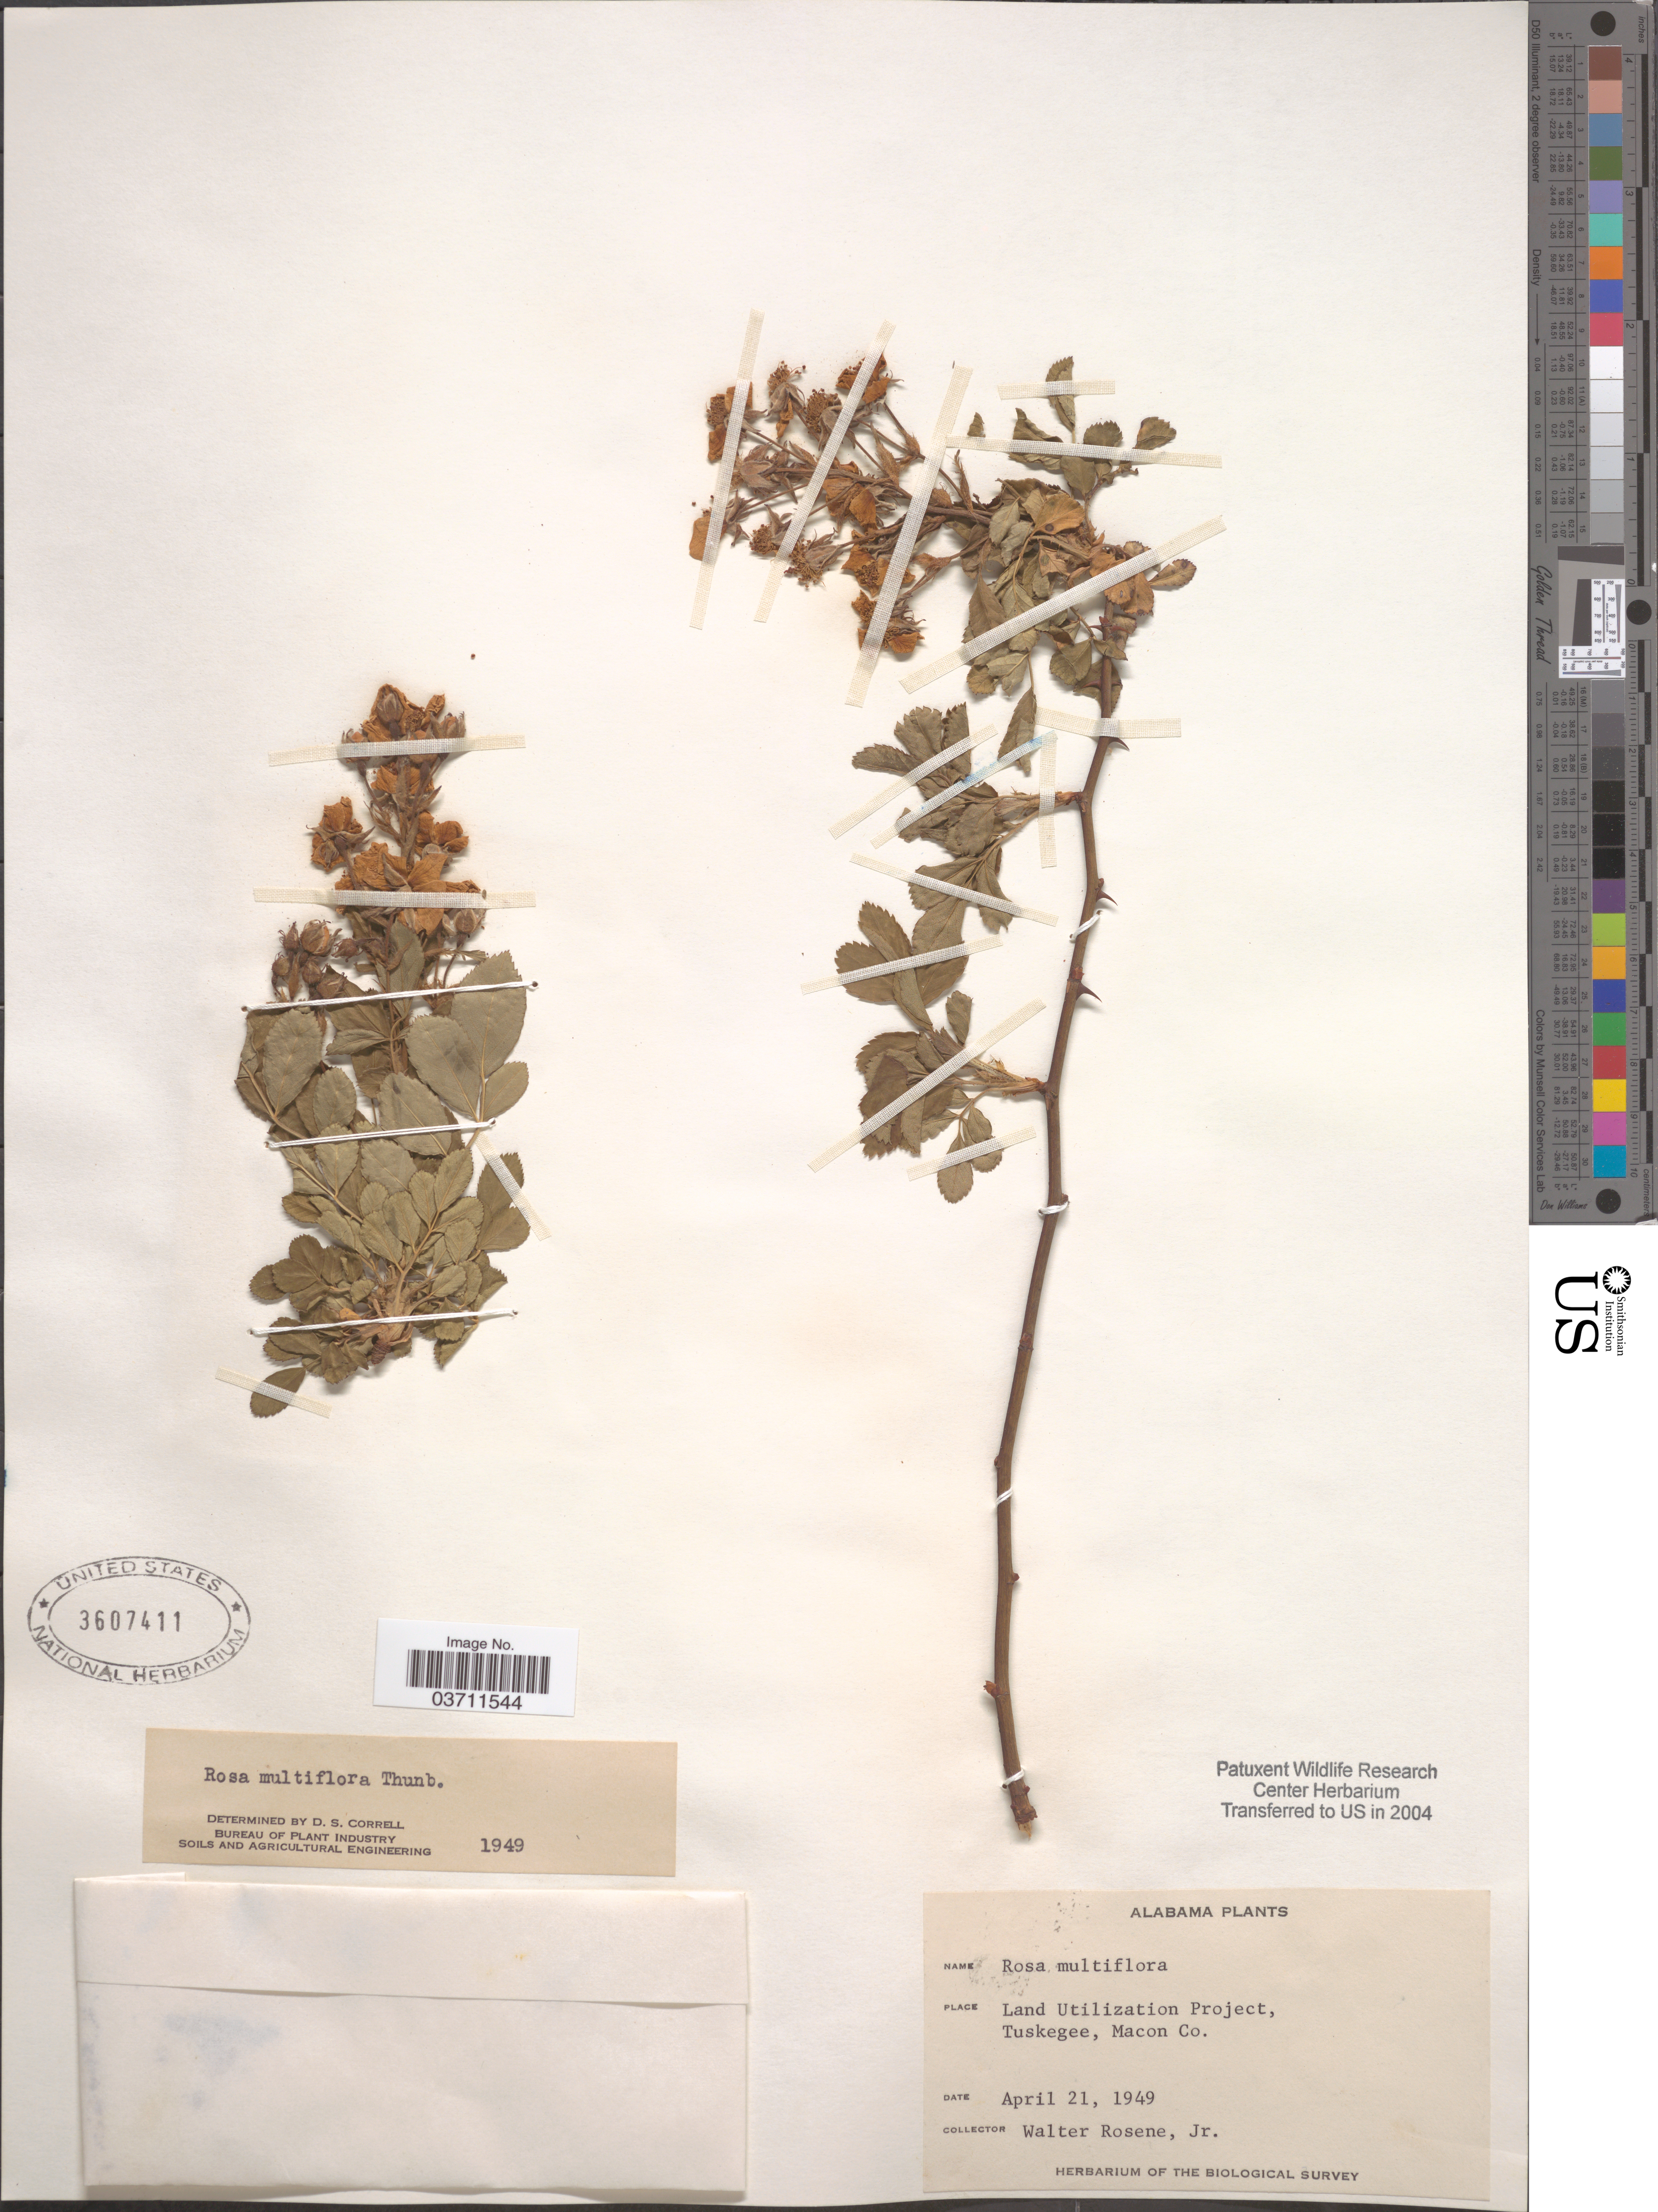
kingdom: Plantae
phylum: Tracheophyta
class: Magnoliopsida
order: Rosales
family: Rosaceae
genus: Rosa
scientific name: Rosa multiflora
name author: Thunb.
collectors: W. Rosene Jr.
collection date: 1949-04-21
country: United States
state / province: Alabama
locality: Land Utilization Project, Tuskegee, Macon Co.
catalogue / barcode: US 3607411